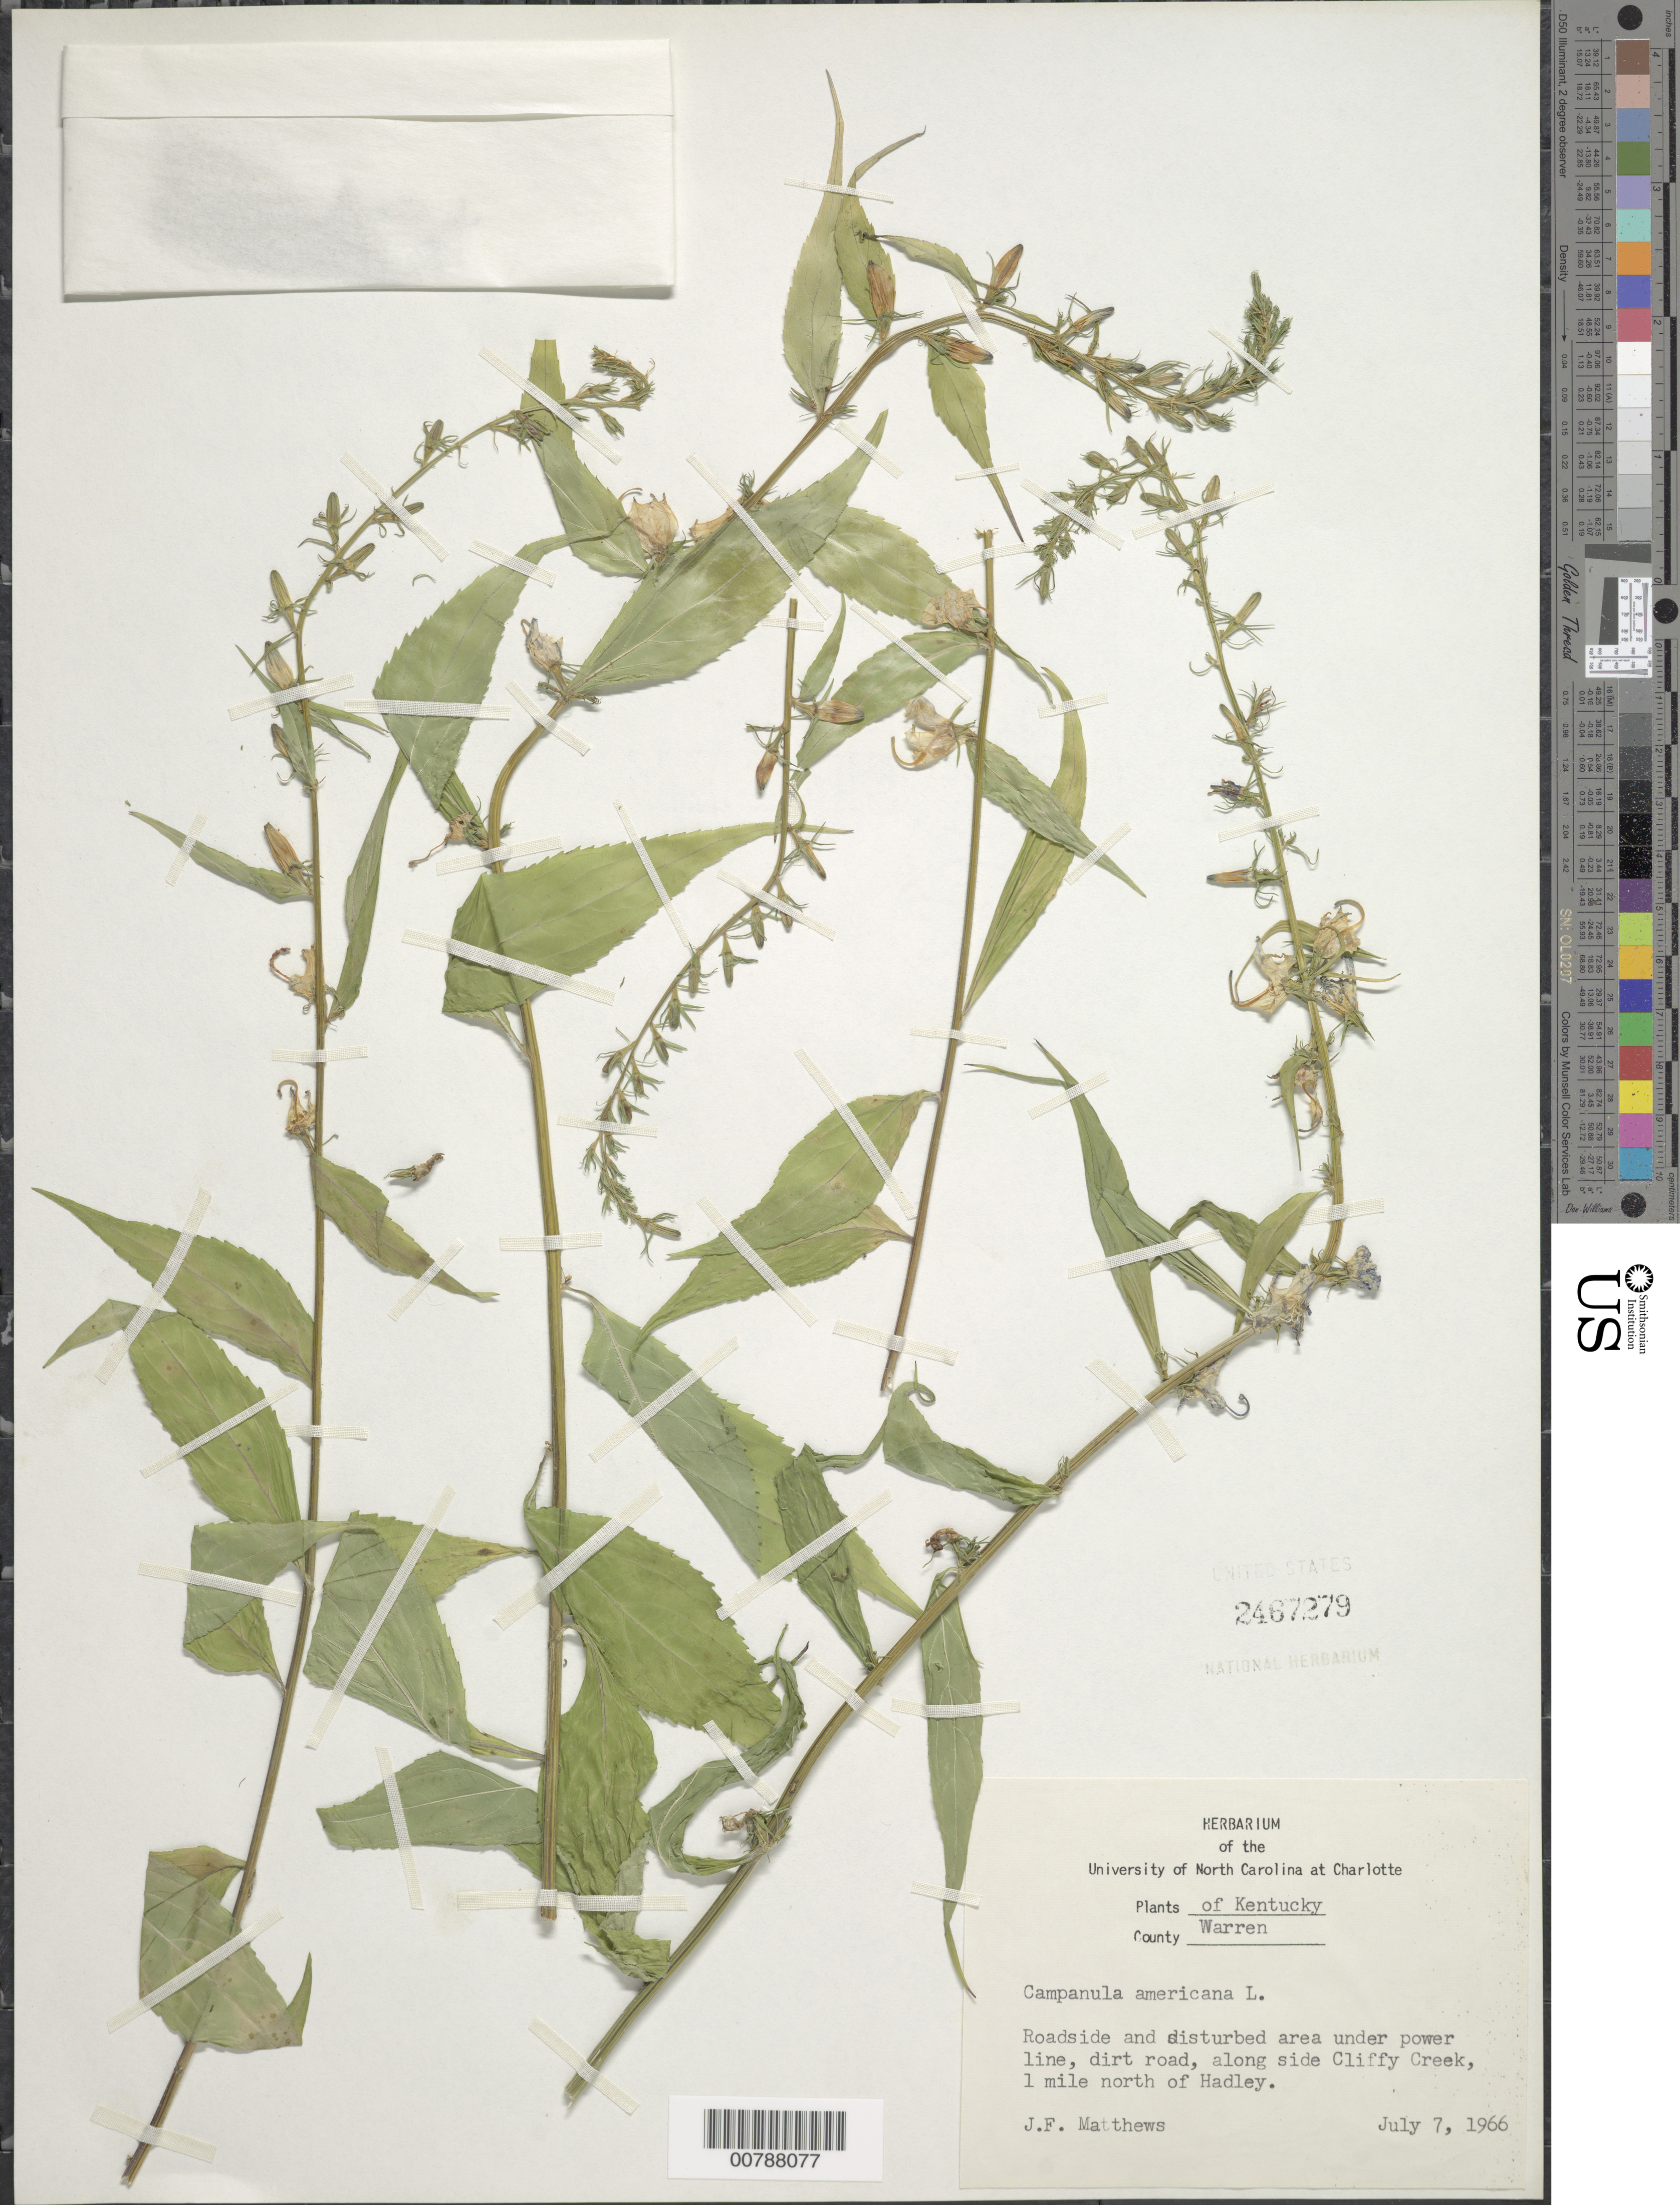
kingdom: Plantae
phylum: Tracheophyta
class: Magnoliopsida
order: Asterales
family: Campanulaceae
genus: Campanula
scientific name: Campanula americana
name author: L.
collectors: J. F. Matthews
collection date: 1966-07-07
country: United States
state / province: Kentucky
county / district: Warren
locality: Along side Cliffy Creek, 1 mi. north of Hadley.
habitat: Roadside, and disturbed area under power line, dirt line.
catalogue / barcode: US 2467279